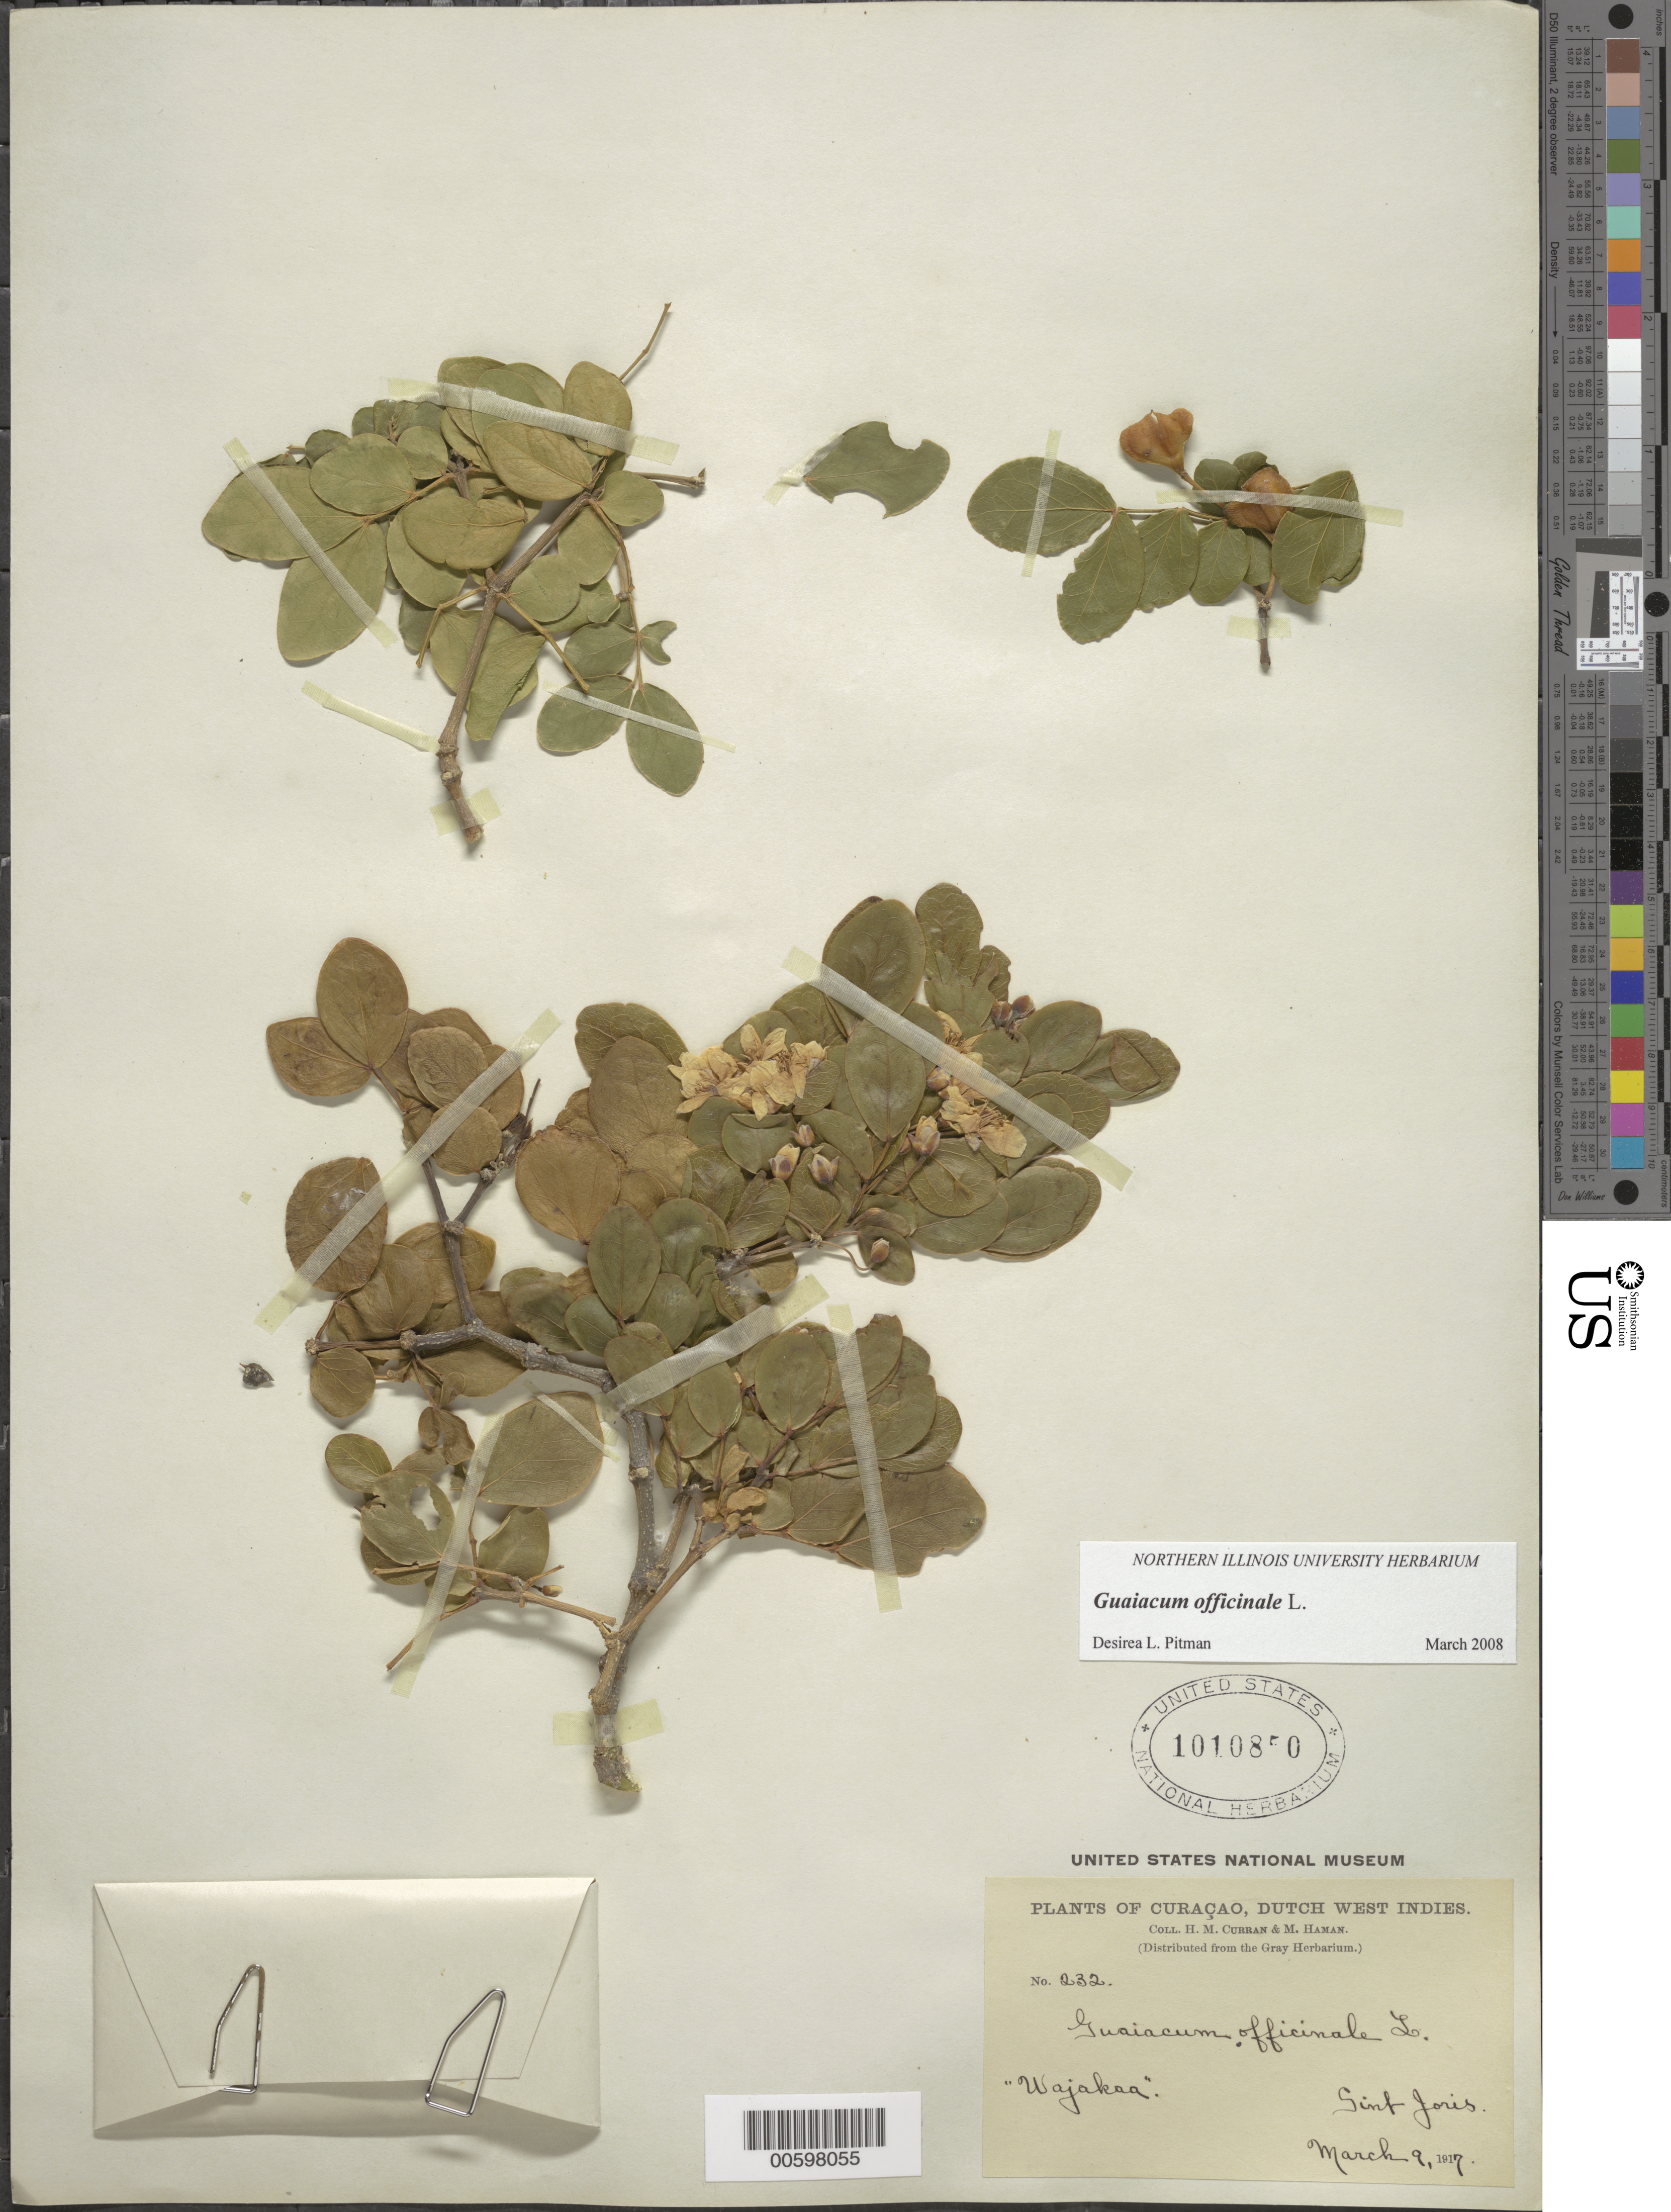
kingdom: Plantae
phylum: Tracheophyta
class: Magnoliopsida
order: Zygophyllales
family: Zygophyllaceae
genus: Guaiacum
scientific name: Guaiacum officinale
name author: L.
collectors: H. M. Curran & M. Haman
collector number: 232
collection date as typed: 09 Mar 1917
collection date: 1917-03-09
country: Curaçao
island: Curaçao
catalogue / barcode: US 1010850